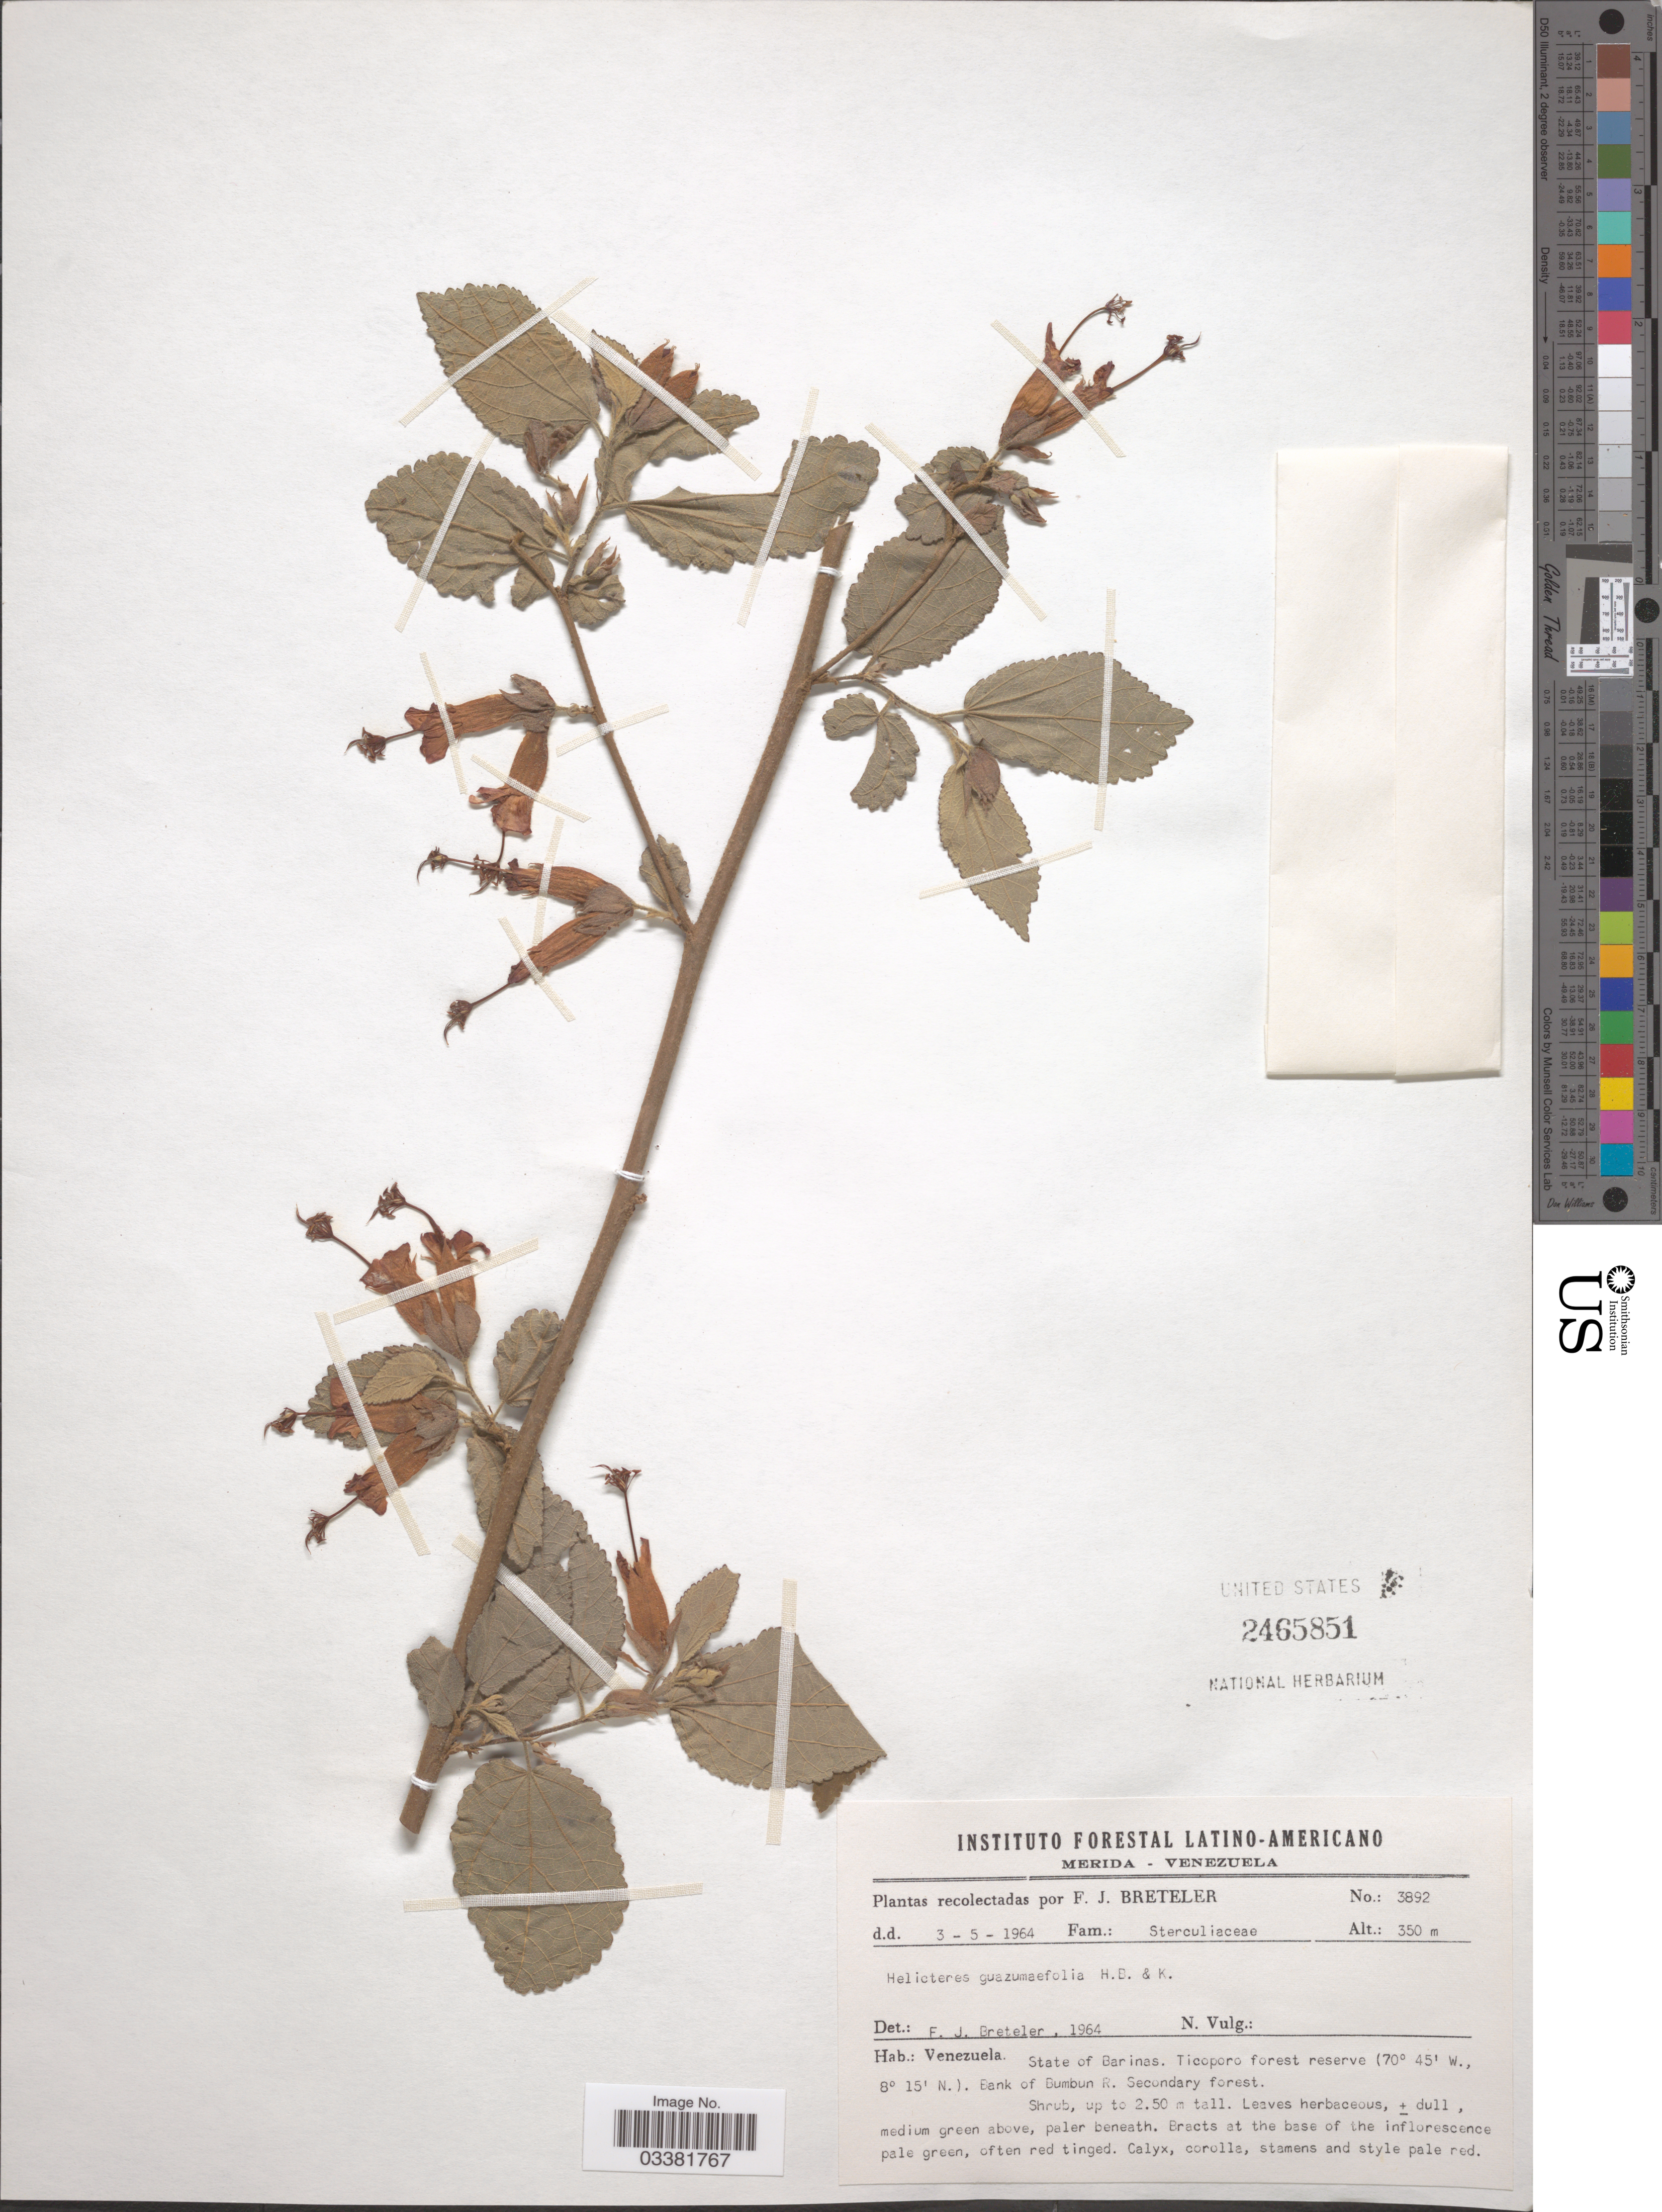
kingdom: Plantae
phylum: Tracheophyta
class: Magnoliopsida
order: Malvales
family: Malvaceae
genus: Helicteres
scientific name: Helicteres guazumifolia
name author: Kunth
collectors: F. J. Breteler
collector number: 3892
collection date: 1964-05-03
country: Venezuela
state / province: Mérida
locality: State of Barinas. Ticoporo forest reserve. Bank of Bumbun R.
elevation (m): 350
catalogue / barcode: US 2465851